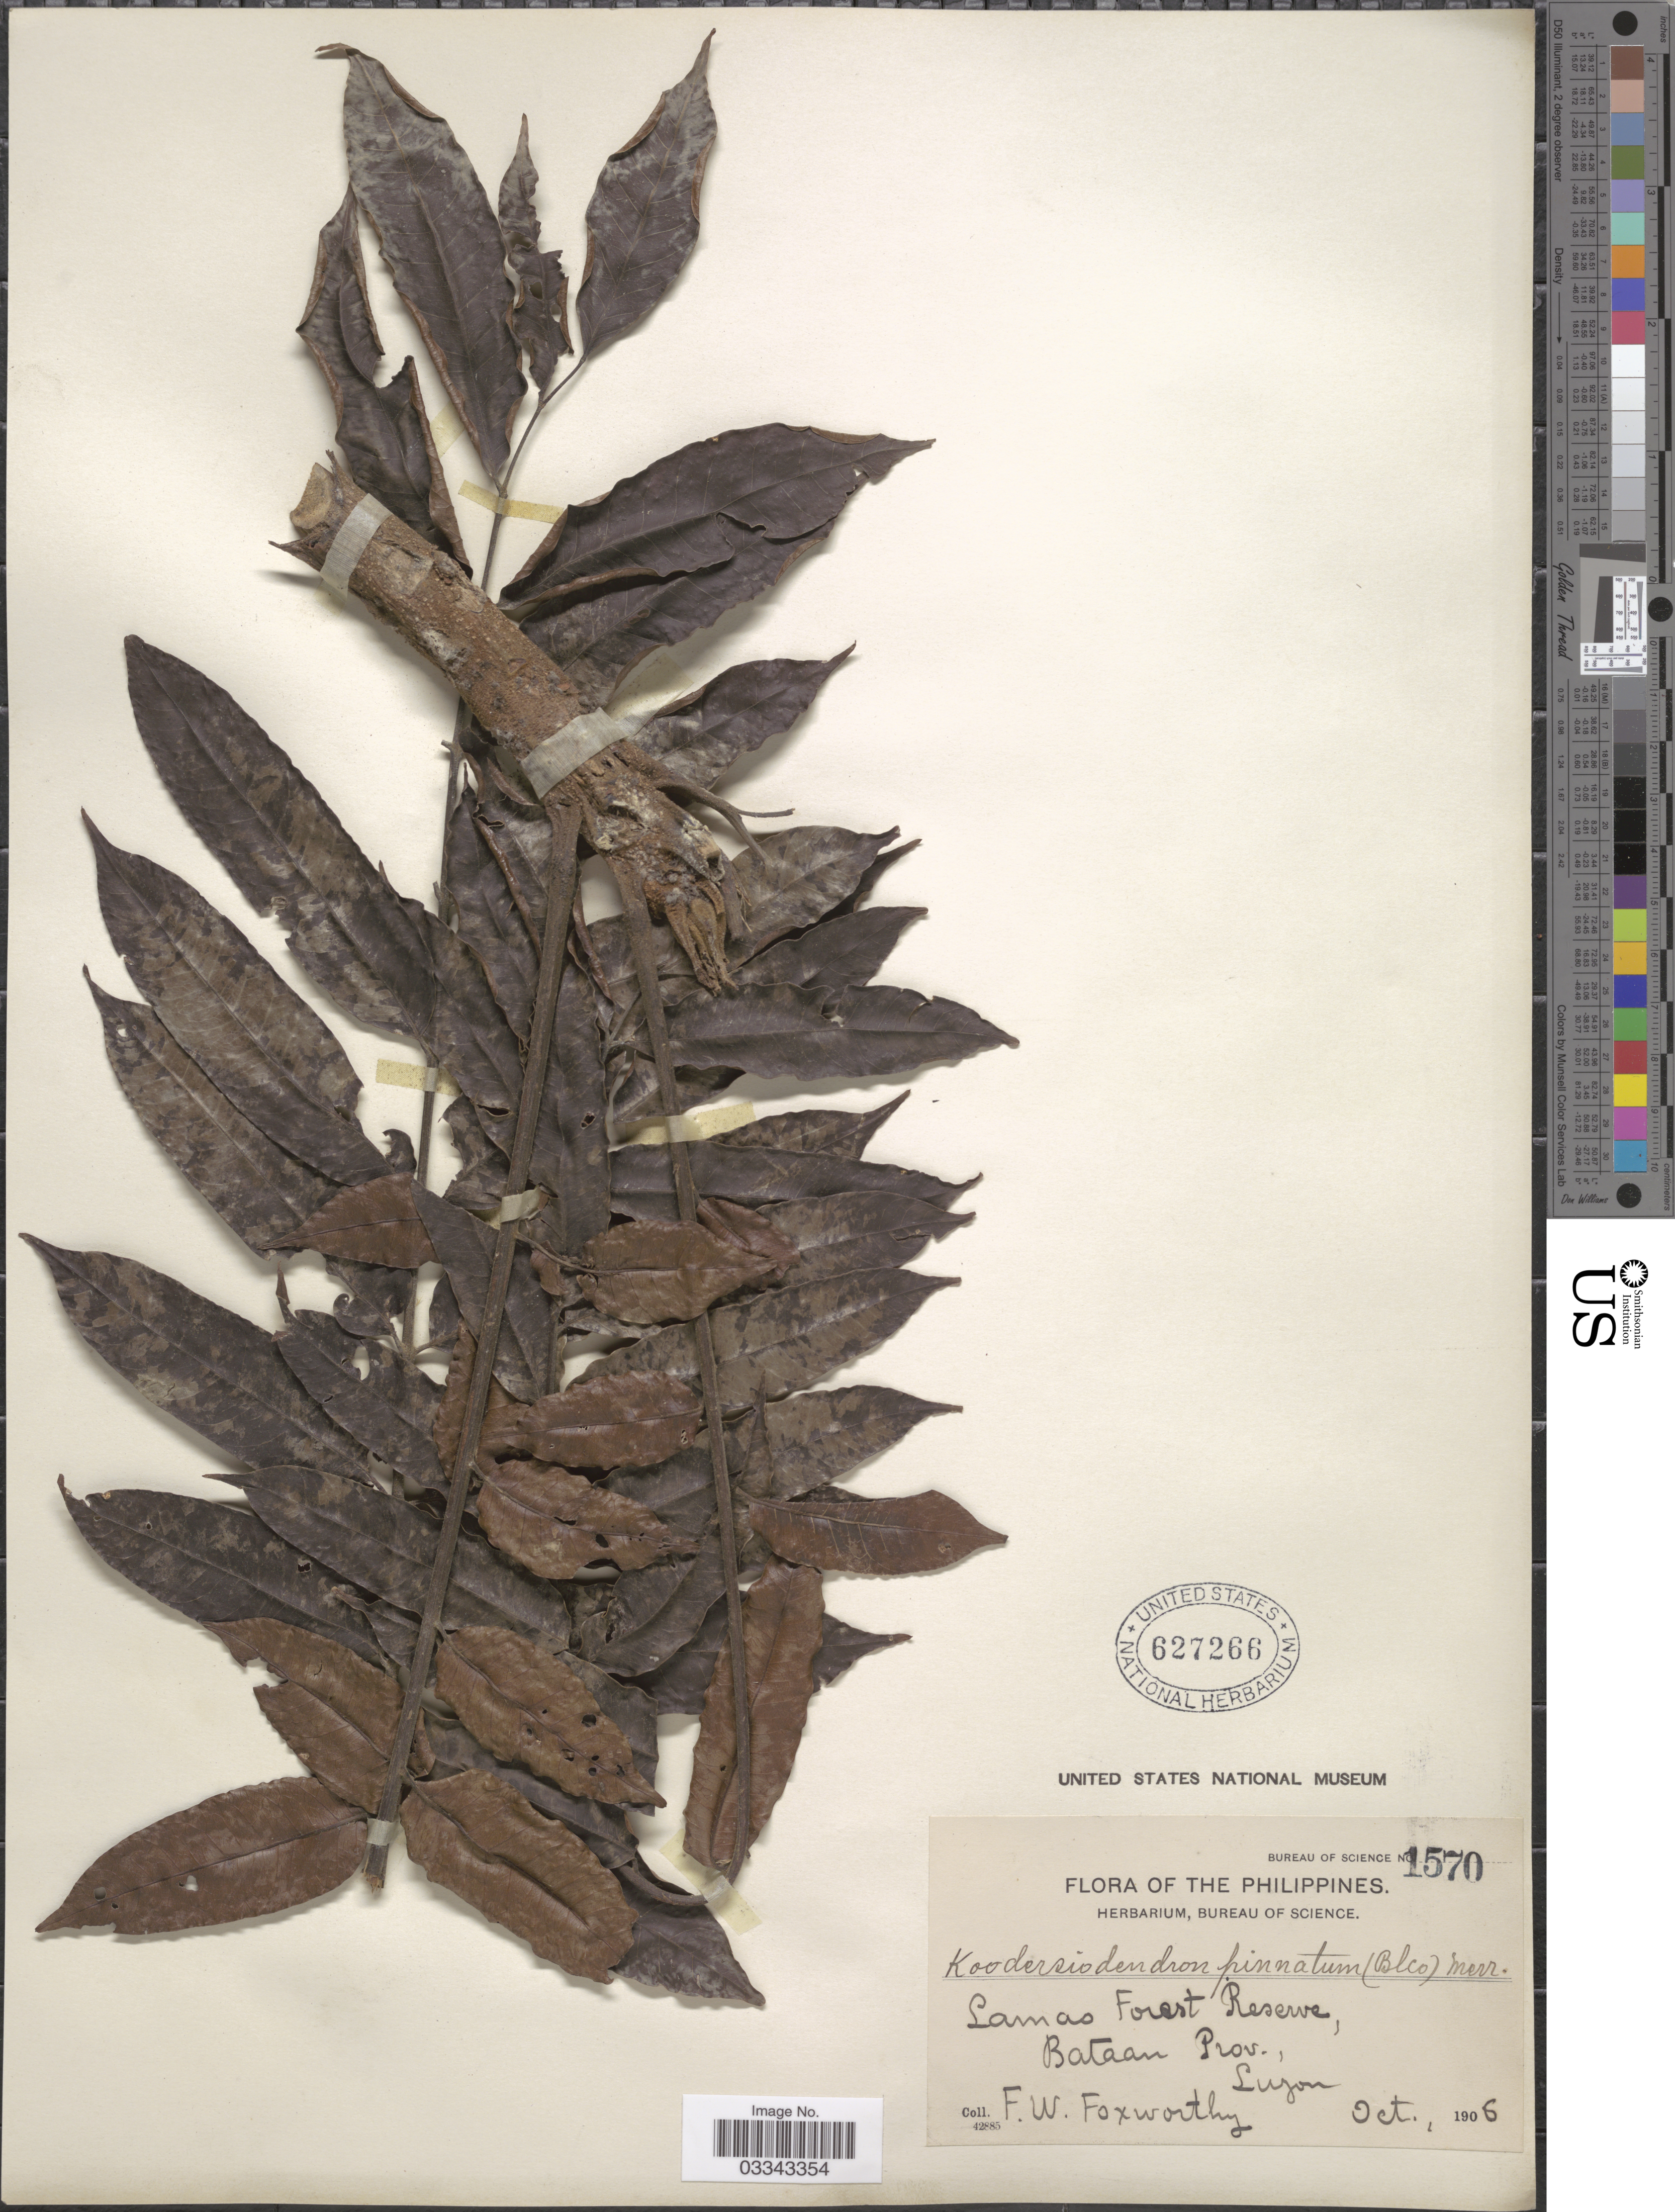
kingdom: Plantae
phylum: Tracheophyta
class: Magnoliopsida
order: Sapindales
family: Anacardiaceae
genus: Koordersiodendron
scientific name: Koordersiodendron pinnatum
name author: (Blanco) Merr.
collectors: F. W. Foxworthy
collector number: Bureau of Science 1570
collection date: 1906-10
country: Philippines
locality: Lamas Forest Reserve, Bataan Prov., Luzon.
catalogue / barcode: US 627266